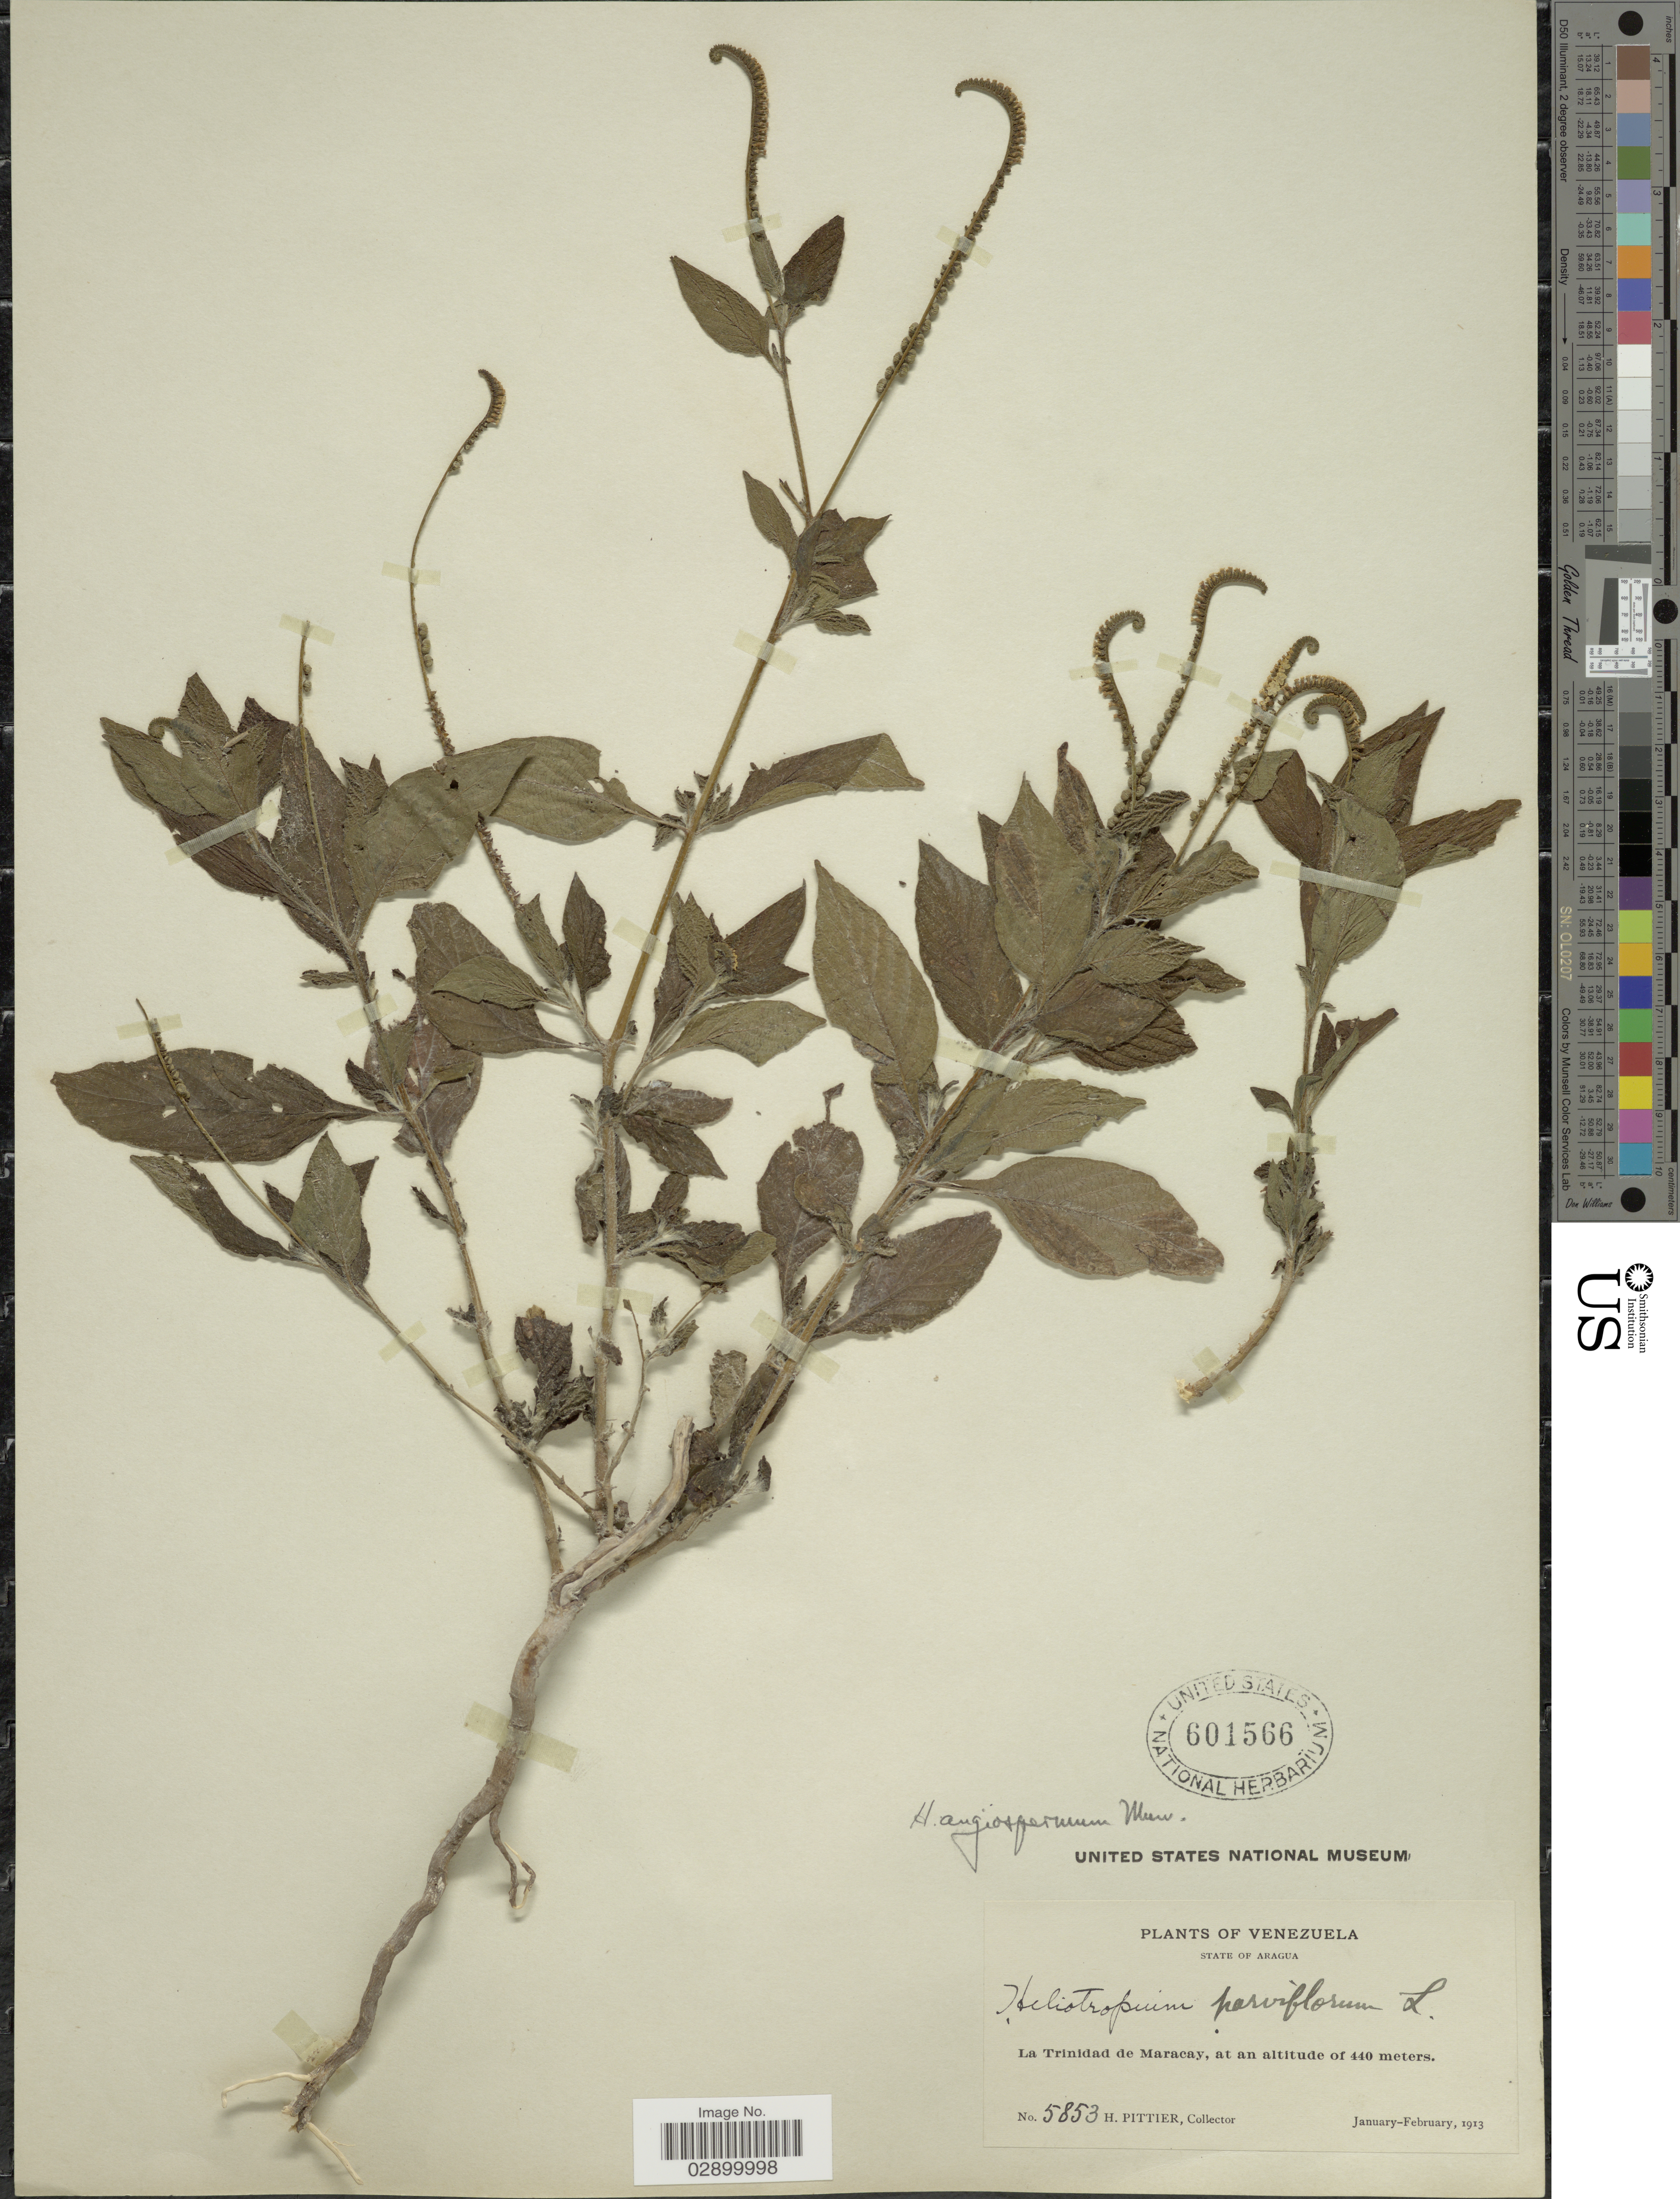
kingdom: Plantae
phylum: Tracheophyta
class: Magnoliopsida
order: Boraginales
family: Heliotropiaceae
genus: Heliotropium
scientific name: Heliotropium angiospermum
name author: Murray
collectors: H. F. Pittier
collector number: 5853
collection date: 1913-01/1913-02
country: Venezuela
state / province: Aragua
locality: La Trinidad de Maracay.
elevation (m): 440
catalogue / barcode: US 601566